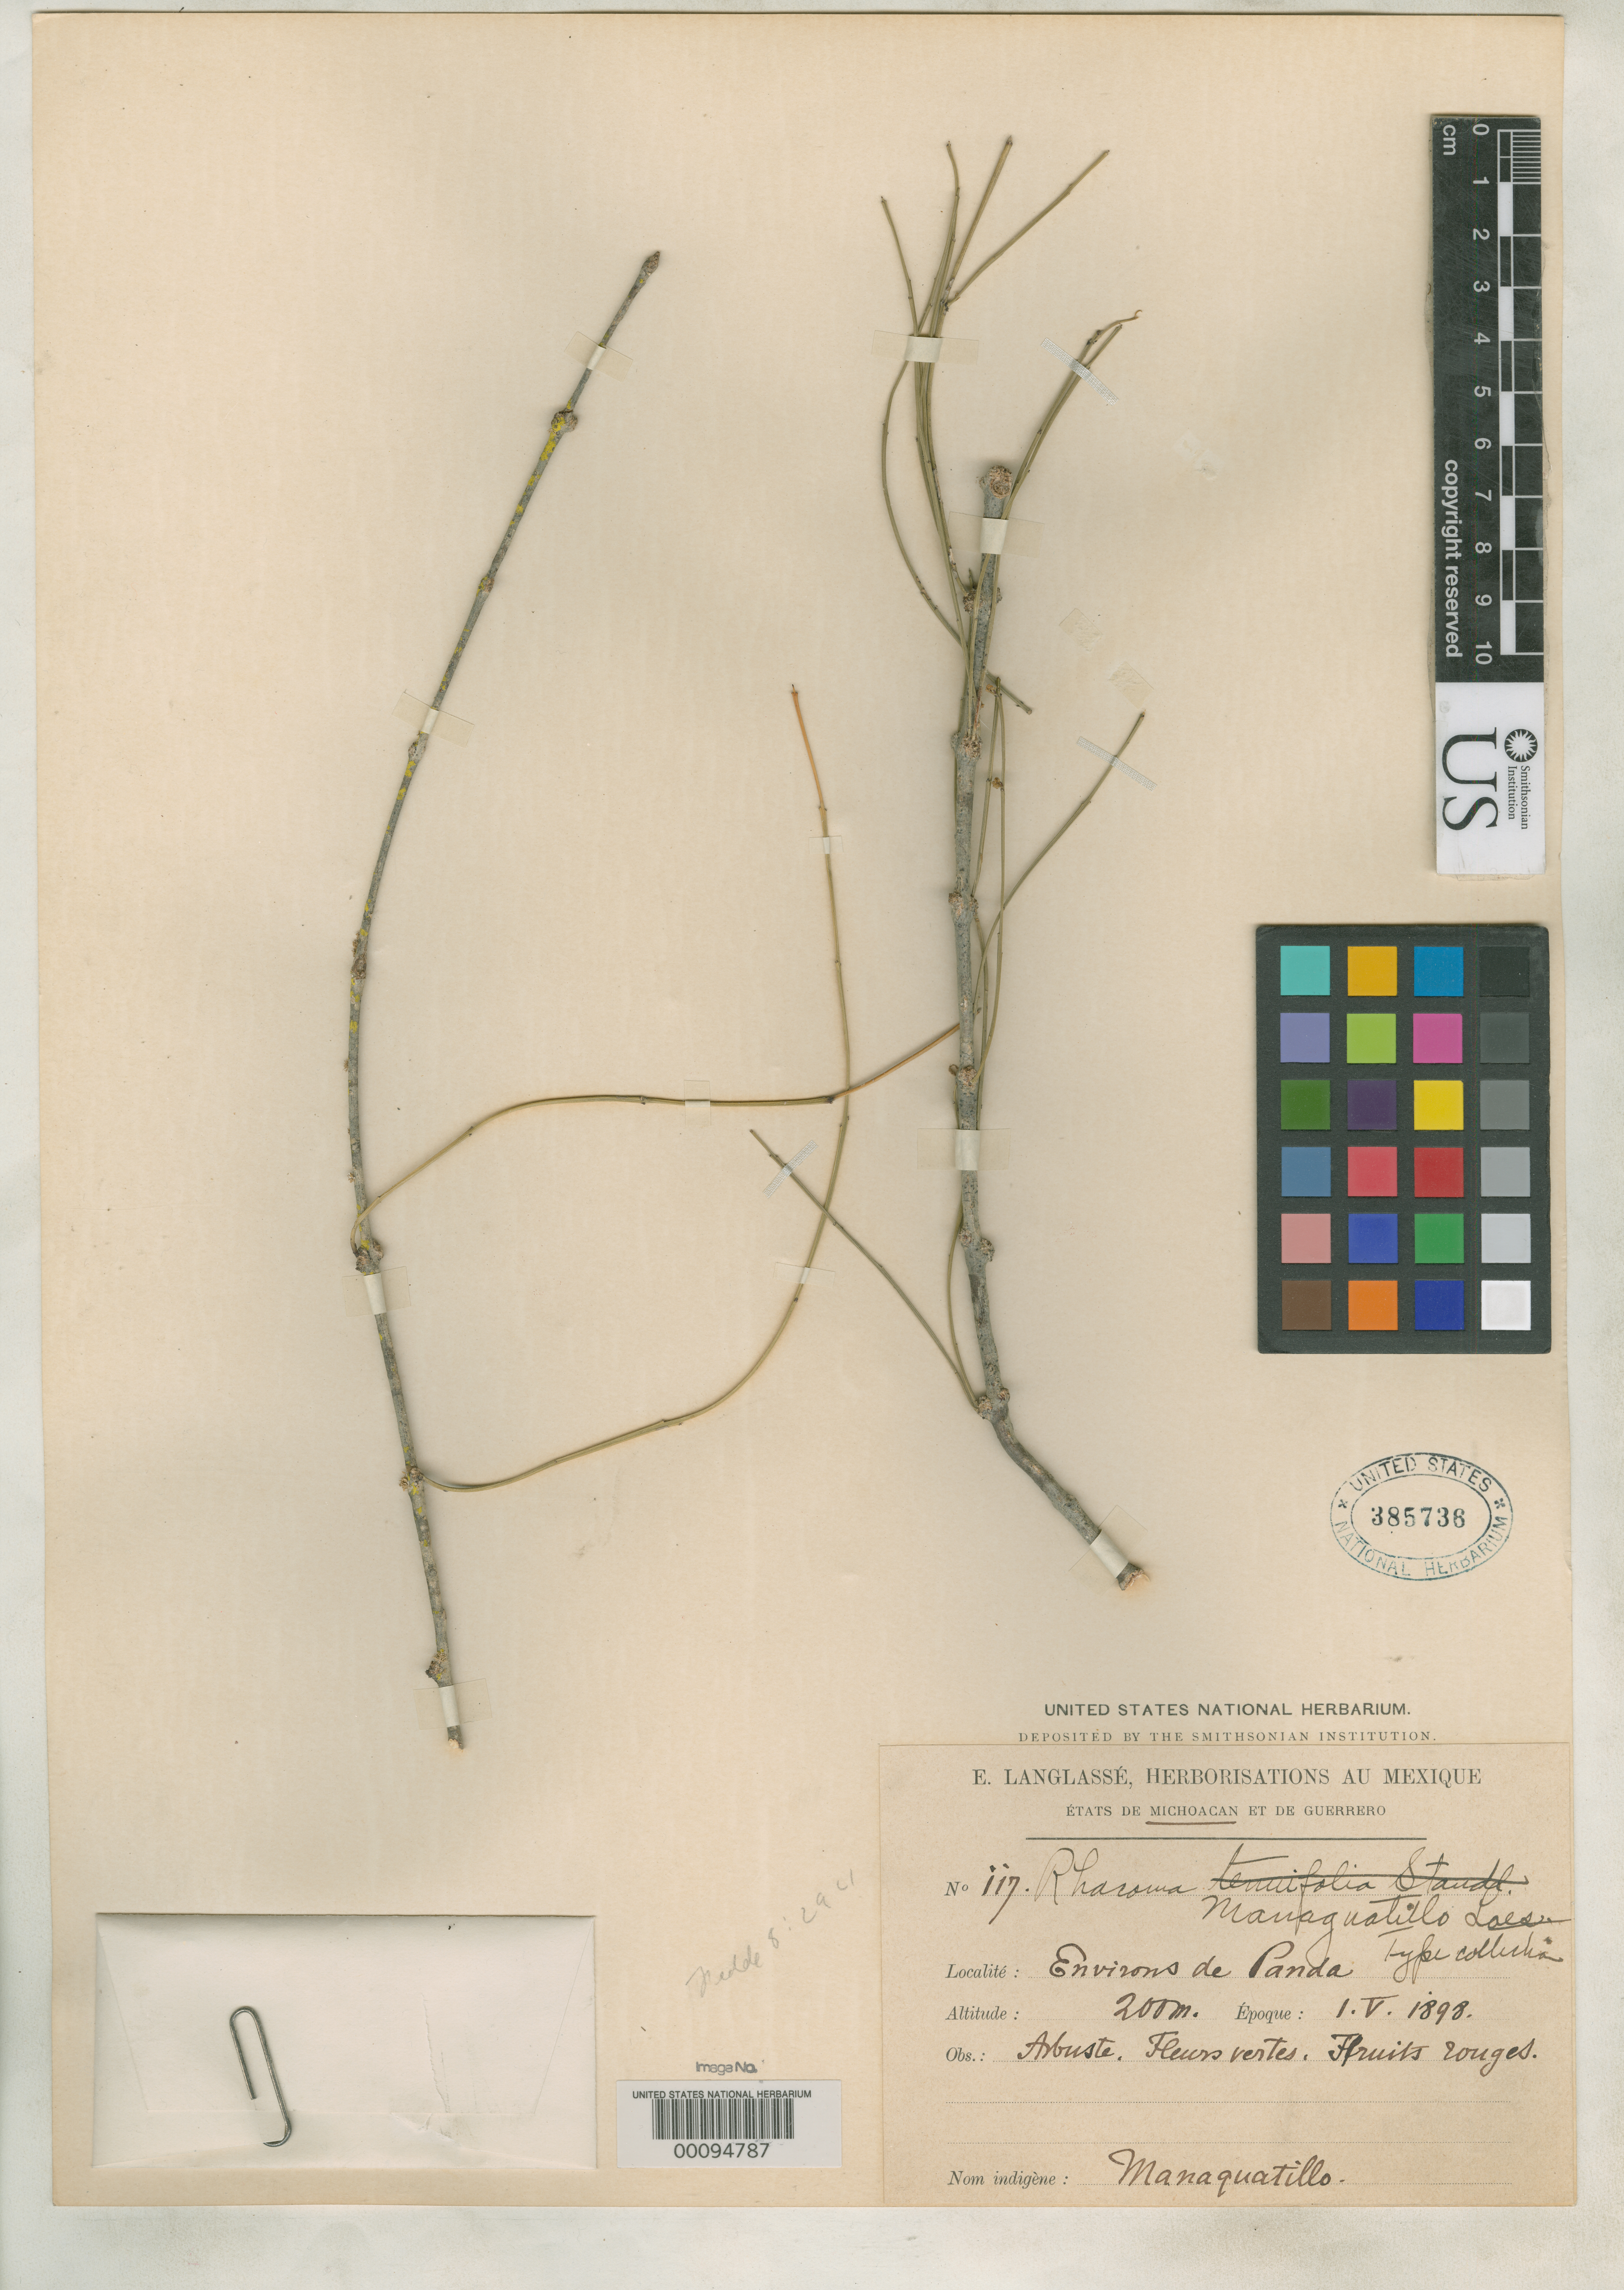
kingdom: Plantae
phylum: Tracheophyta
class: Magnoliopsida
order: Celastrales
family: Celastraceae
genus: Rhacoma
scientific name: Rhacoma managuatillo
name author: Loes.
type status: Isotype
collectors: E. Langlassé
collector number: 117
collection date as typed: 01 May 1898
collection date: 1898-05-01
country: Mexico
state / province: Michoacán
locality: Umgebung von Panda.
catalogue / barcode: US 385736